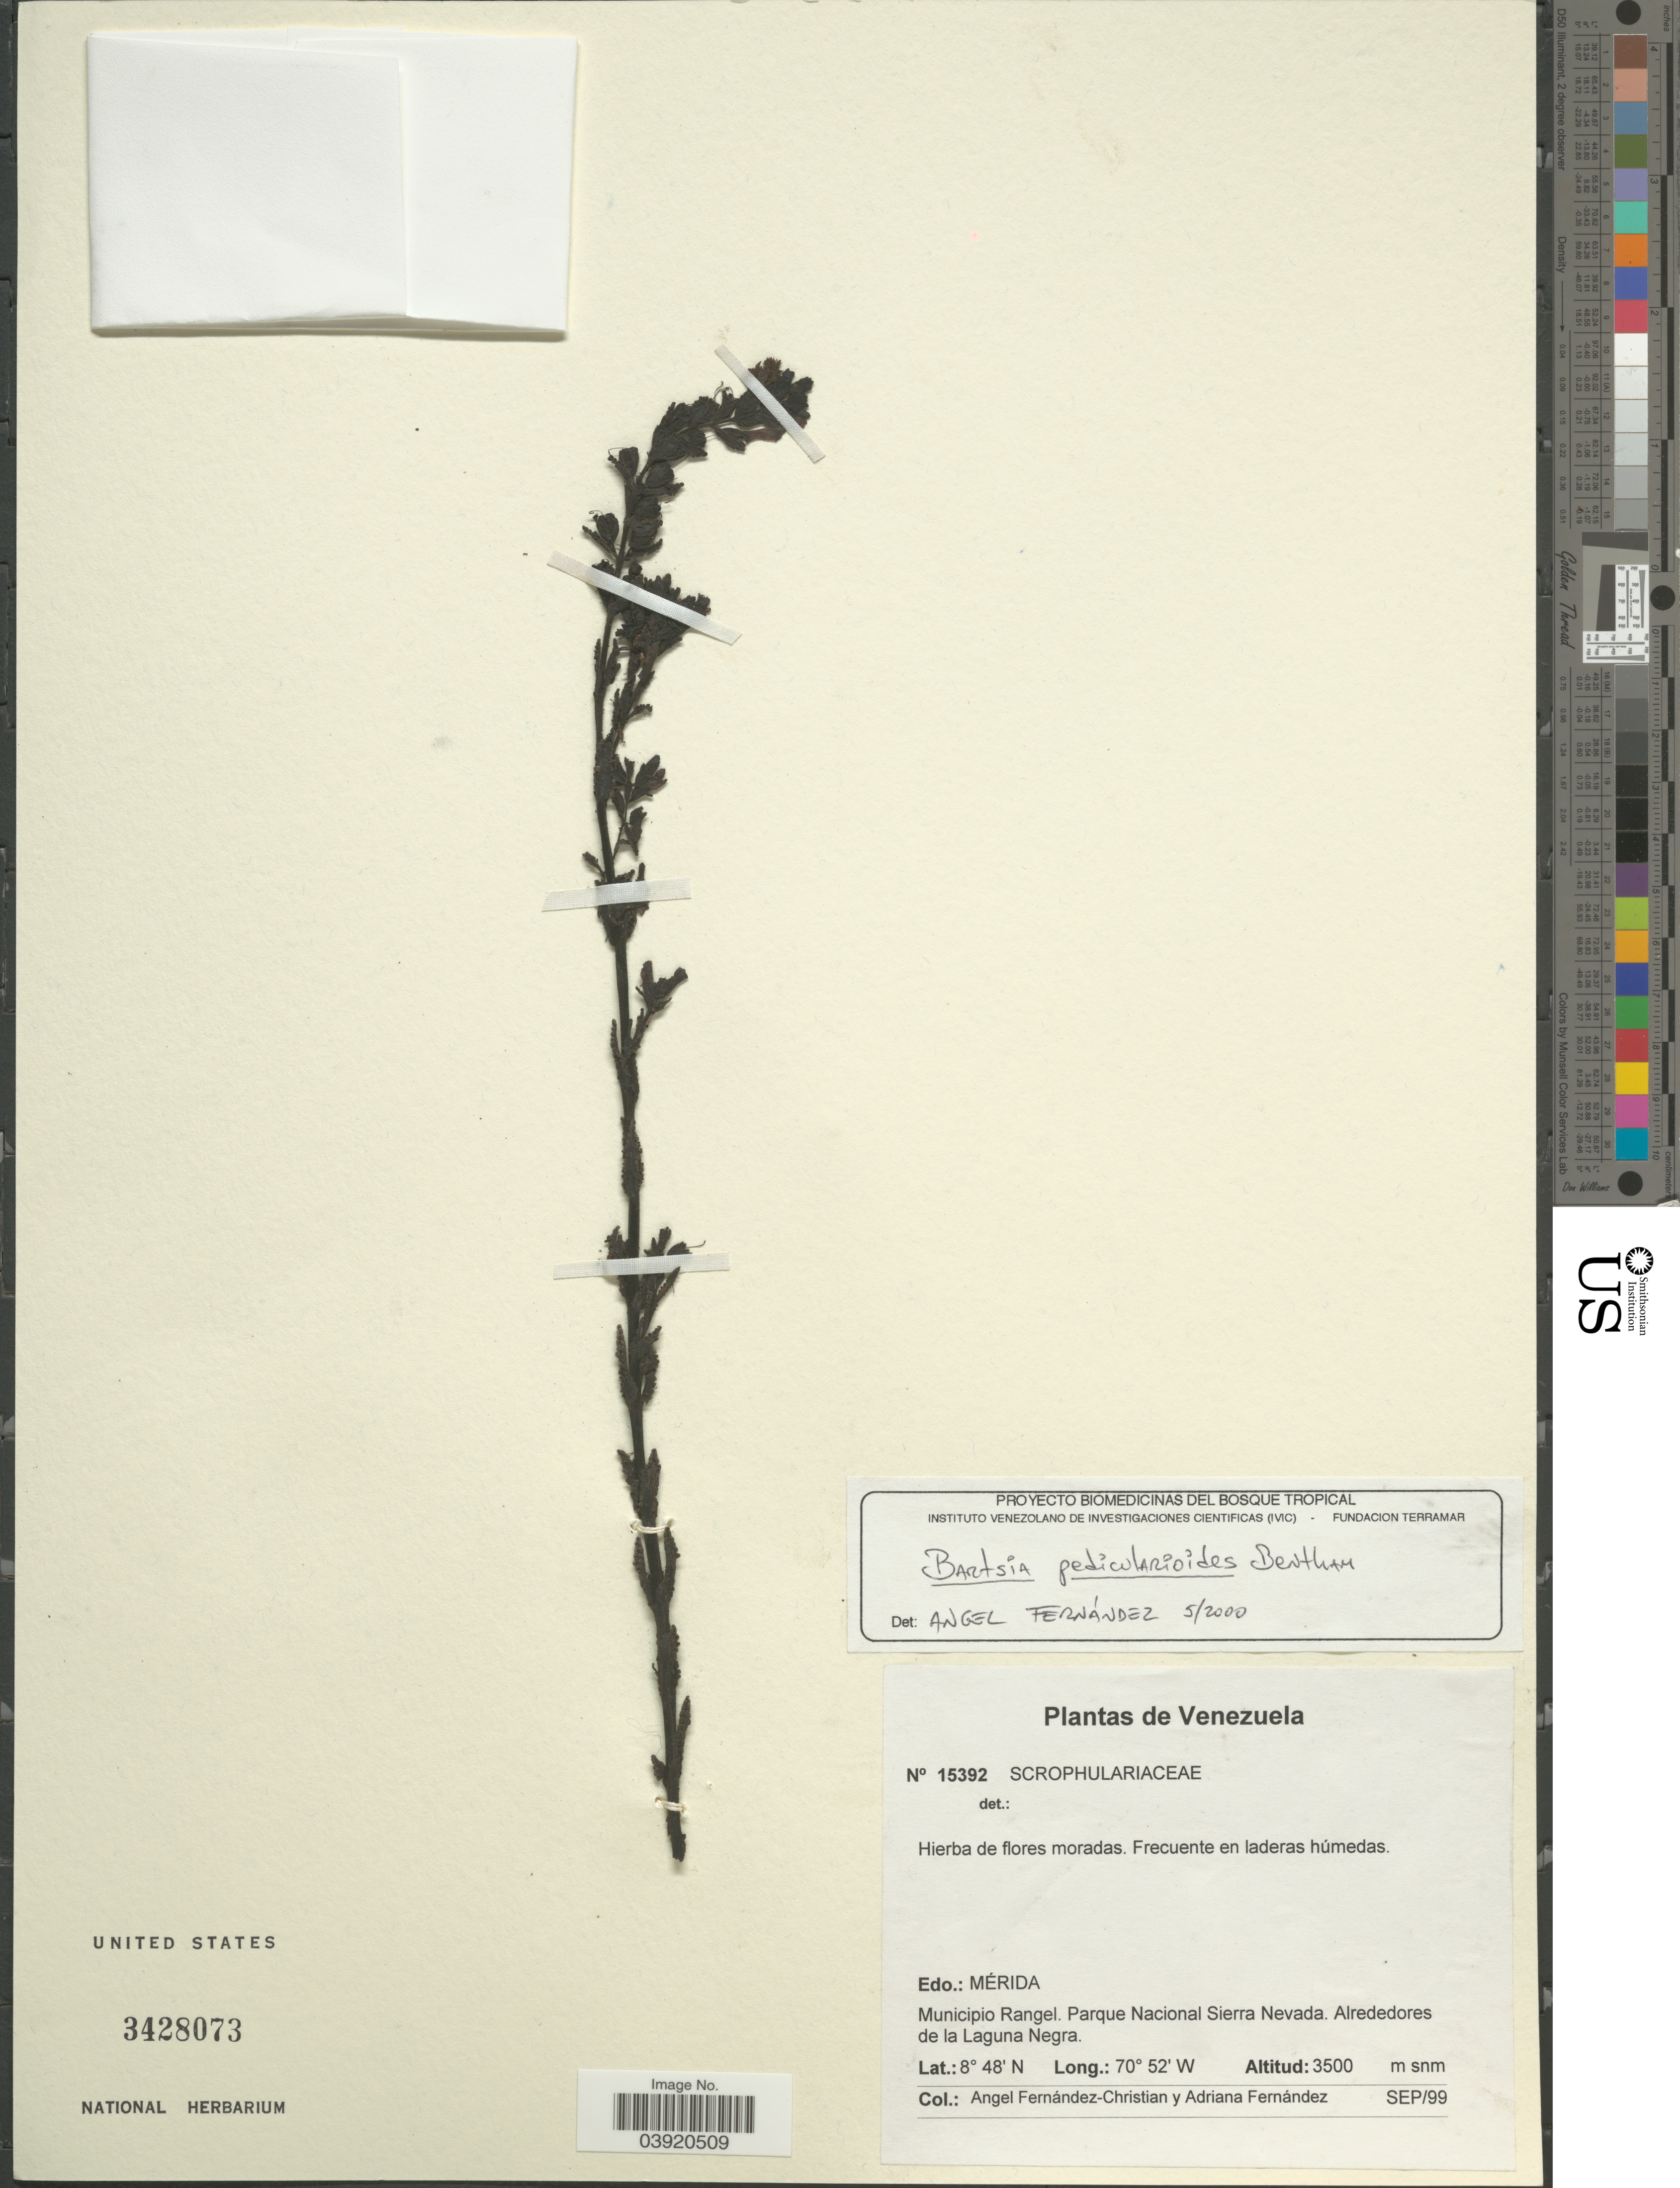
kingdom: Plantae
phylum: Tracheophyta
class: Magnoliopsida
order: Lamiales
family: Orobanchaceae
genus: Bartsia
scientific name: Bartsia pedicularoides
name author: Benth.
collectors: Á. Fernández & A. Fernández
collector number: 15392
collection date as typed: Transcribed d/m/y: /9/99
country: Venezuela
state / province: Merida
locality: Edo.: Mérida. Municipio Rangel. Parque Nacional Sierra Nevada. Alrededores de la Laguna Negra.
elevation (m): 3500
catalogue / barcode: US 3428073